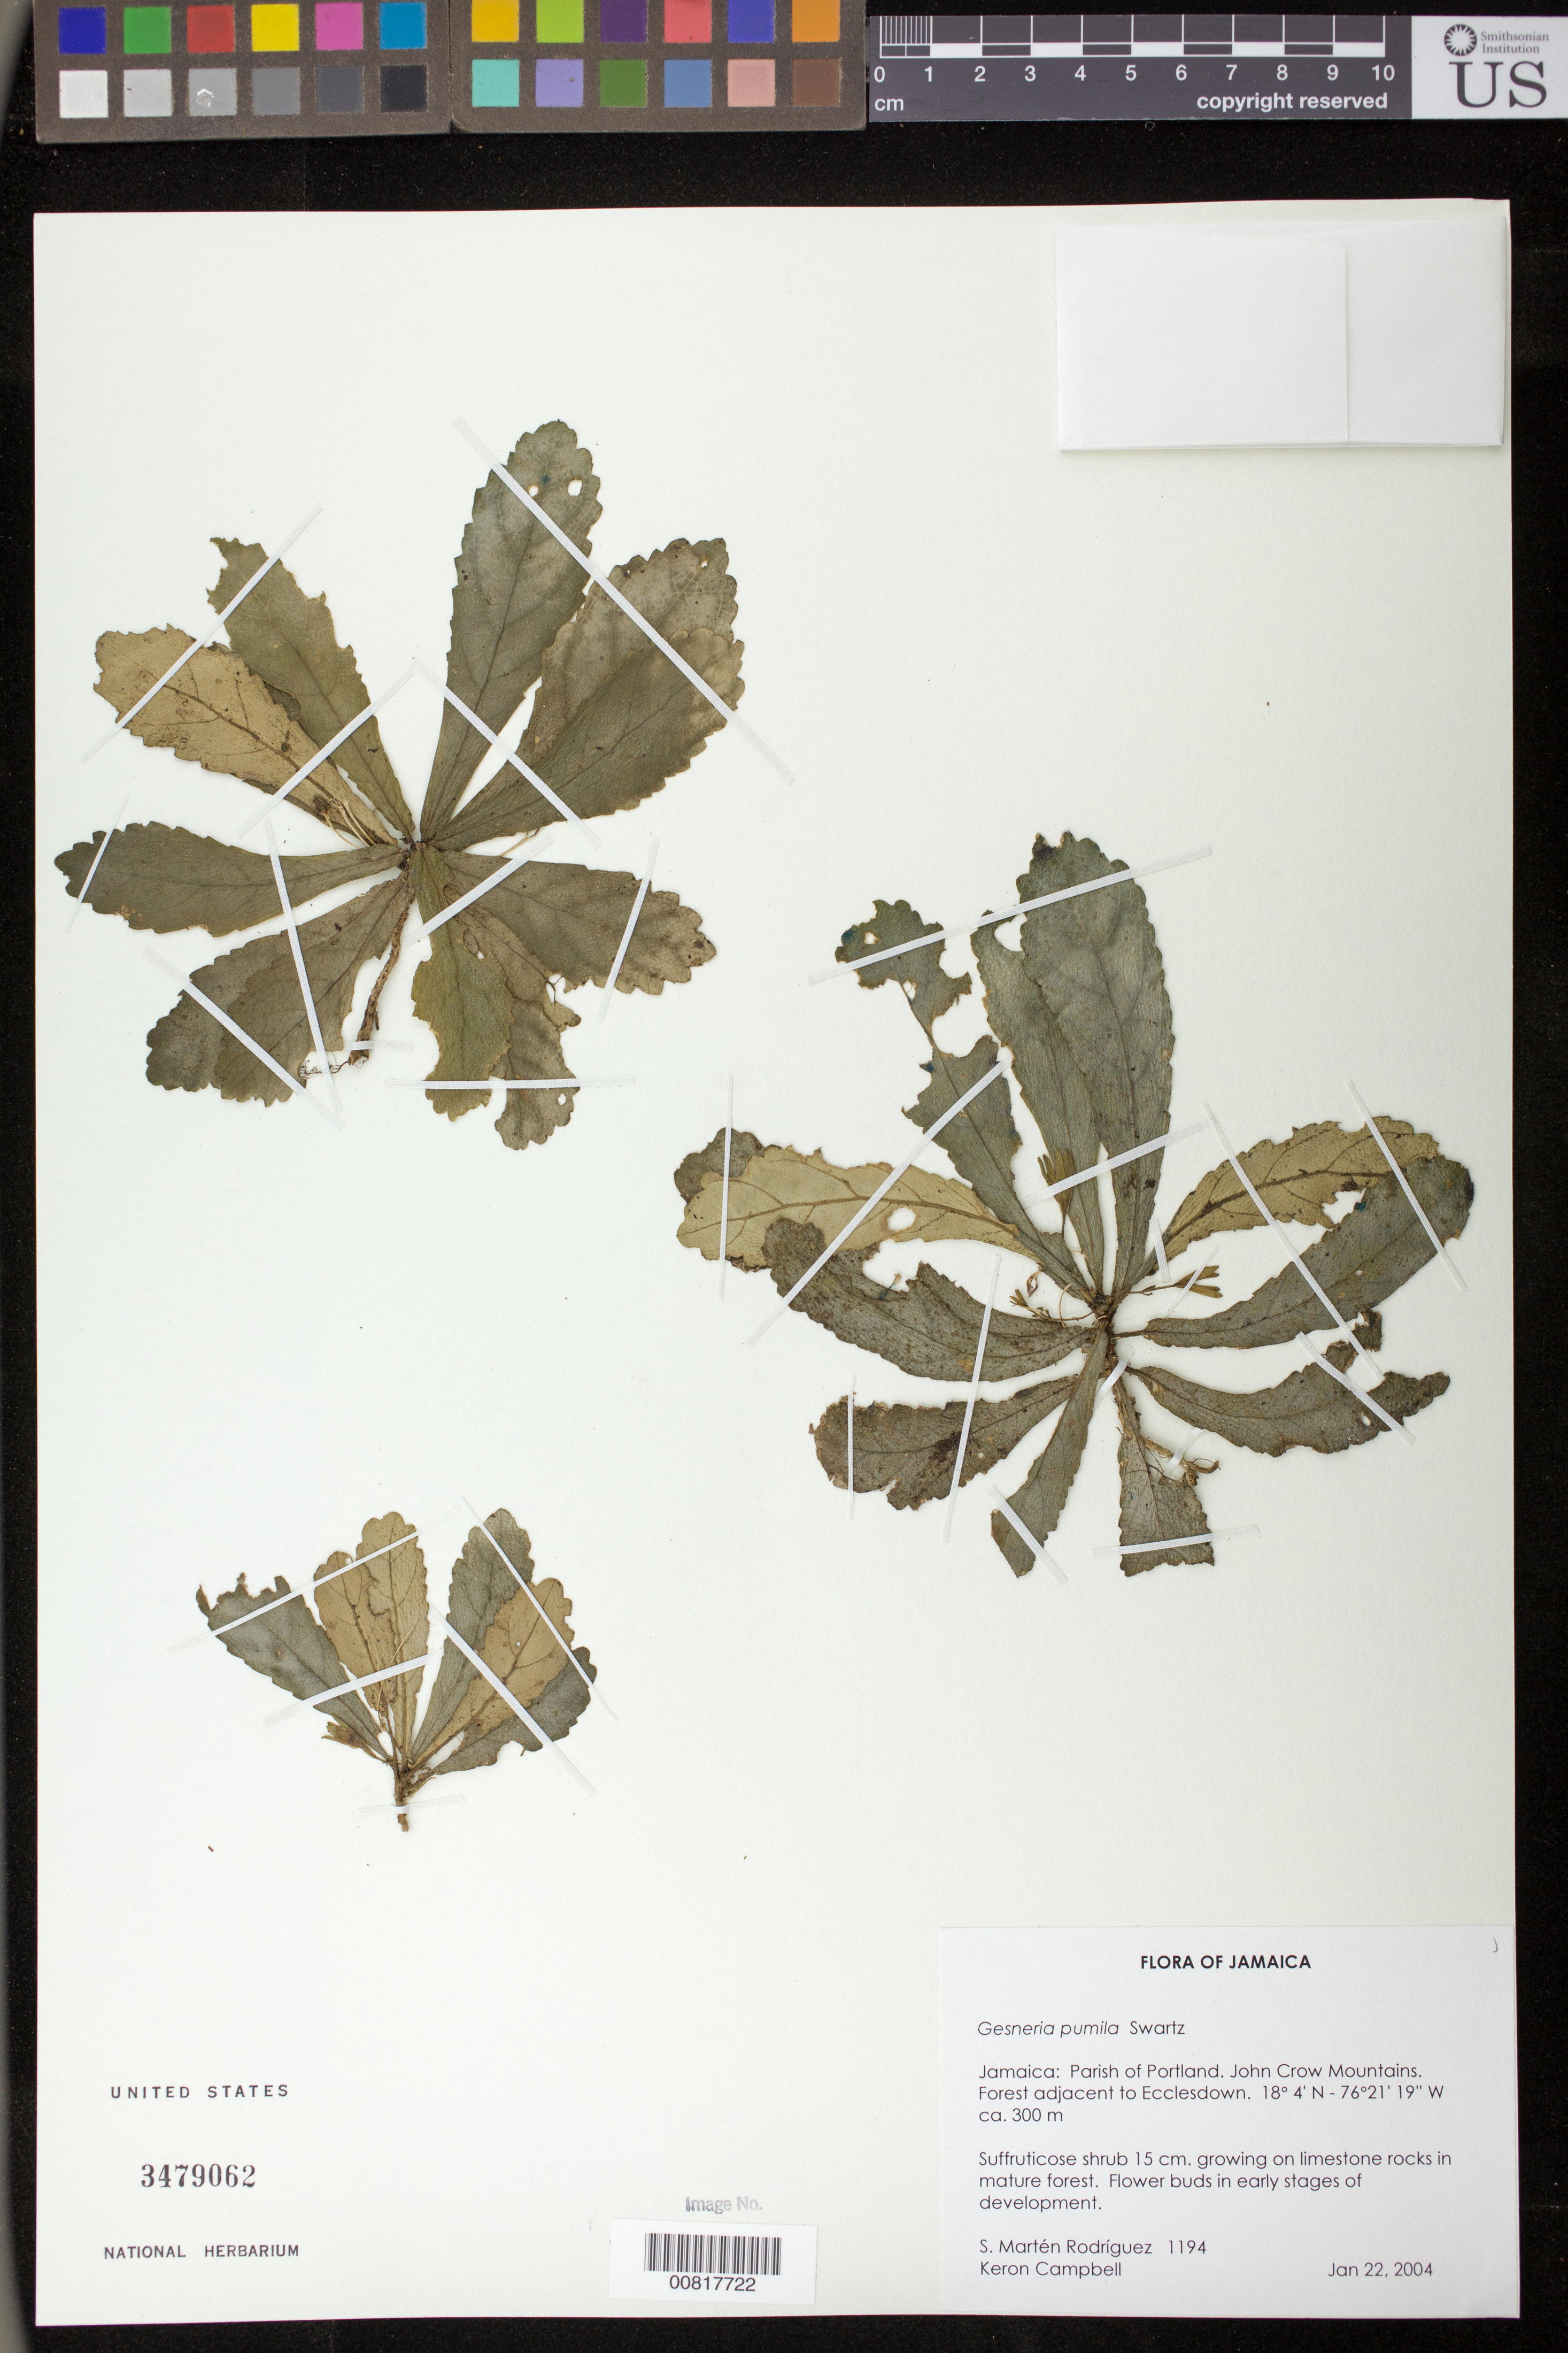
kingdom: Plantae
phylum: Tracheophyta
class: Magnoliopsida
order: Lamiales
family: Gesneriaceae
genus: Gesneria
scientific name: Gesneria pumila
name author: Sw.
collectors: S. Martén-Rodríguez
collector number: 1194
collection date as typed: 22 Jan 2004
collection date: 2004-01-22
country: Jamaica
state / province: Portland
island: Jamaica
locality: Parish of Portland. John Crow Mountains. Forest adjacent to Ecclesdown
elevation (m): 300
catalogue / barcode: US 3479062